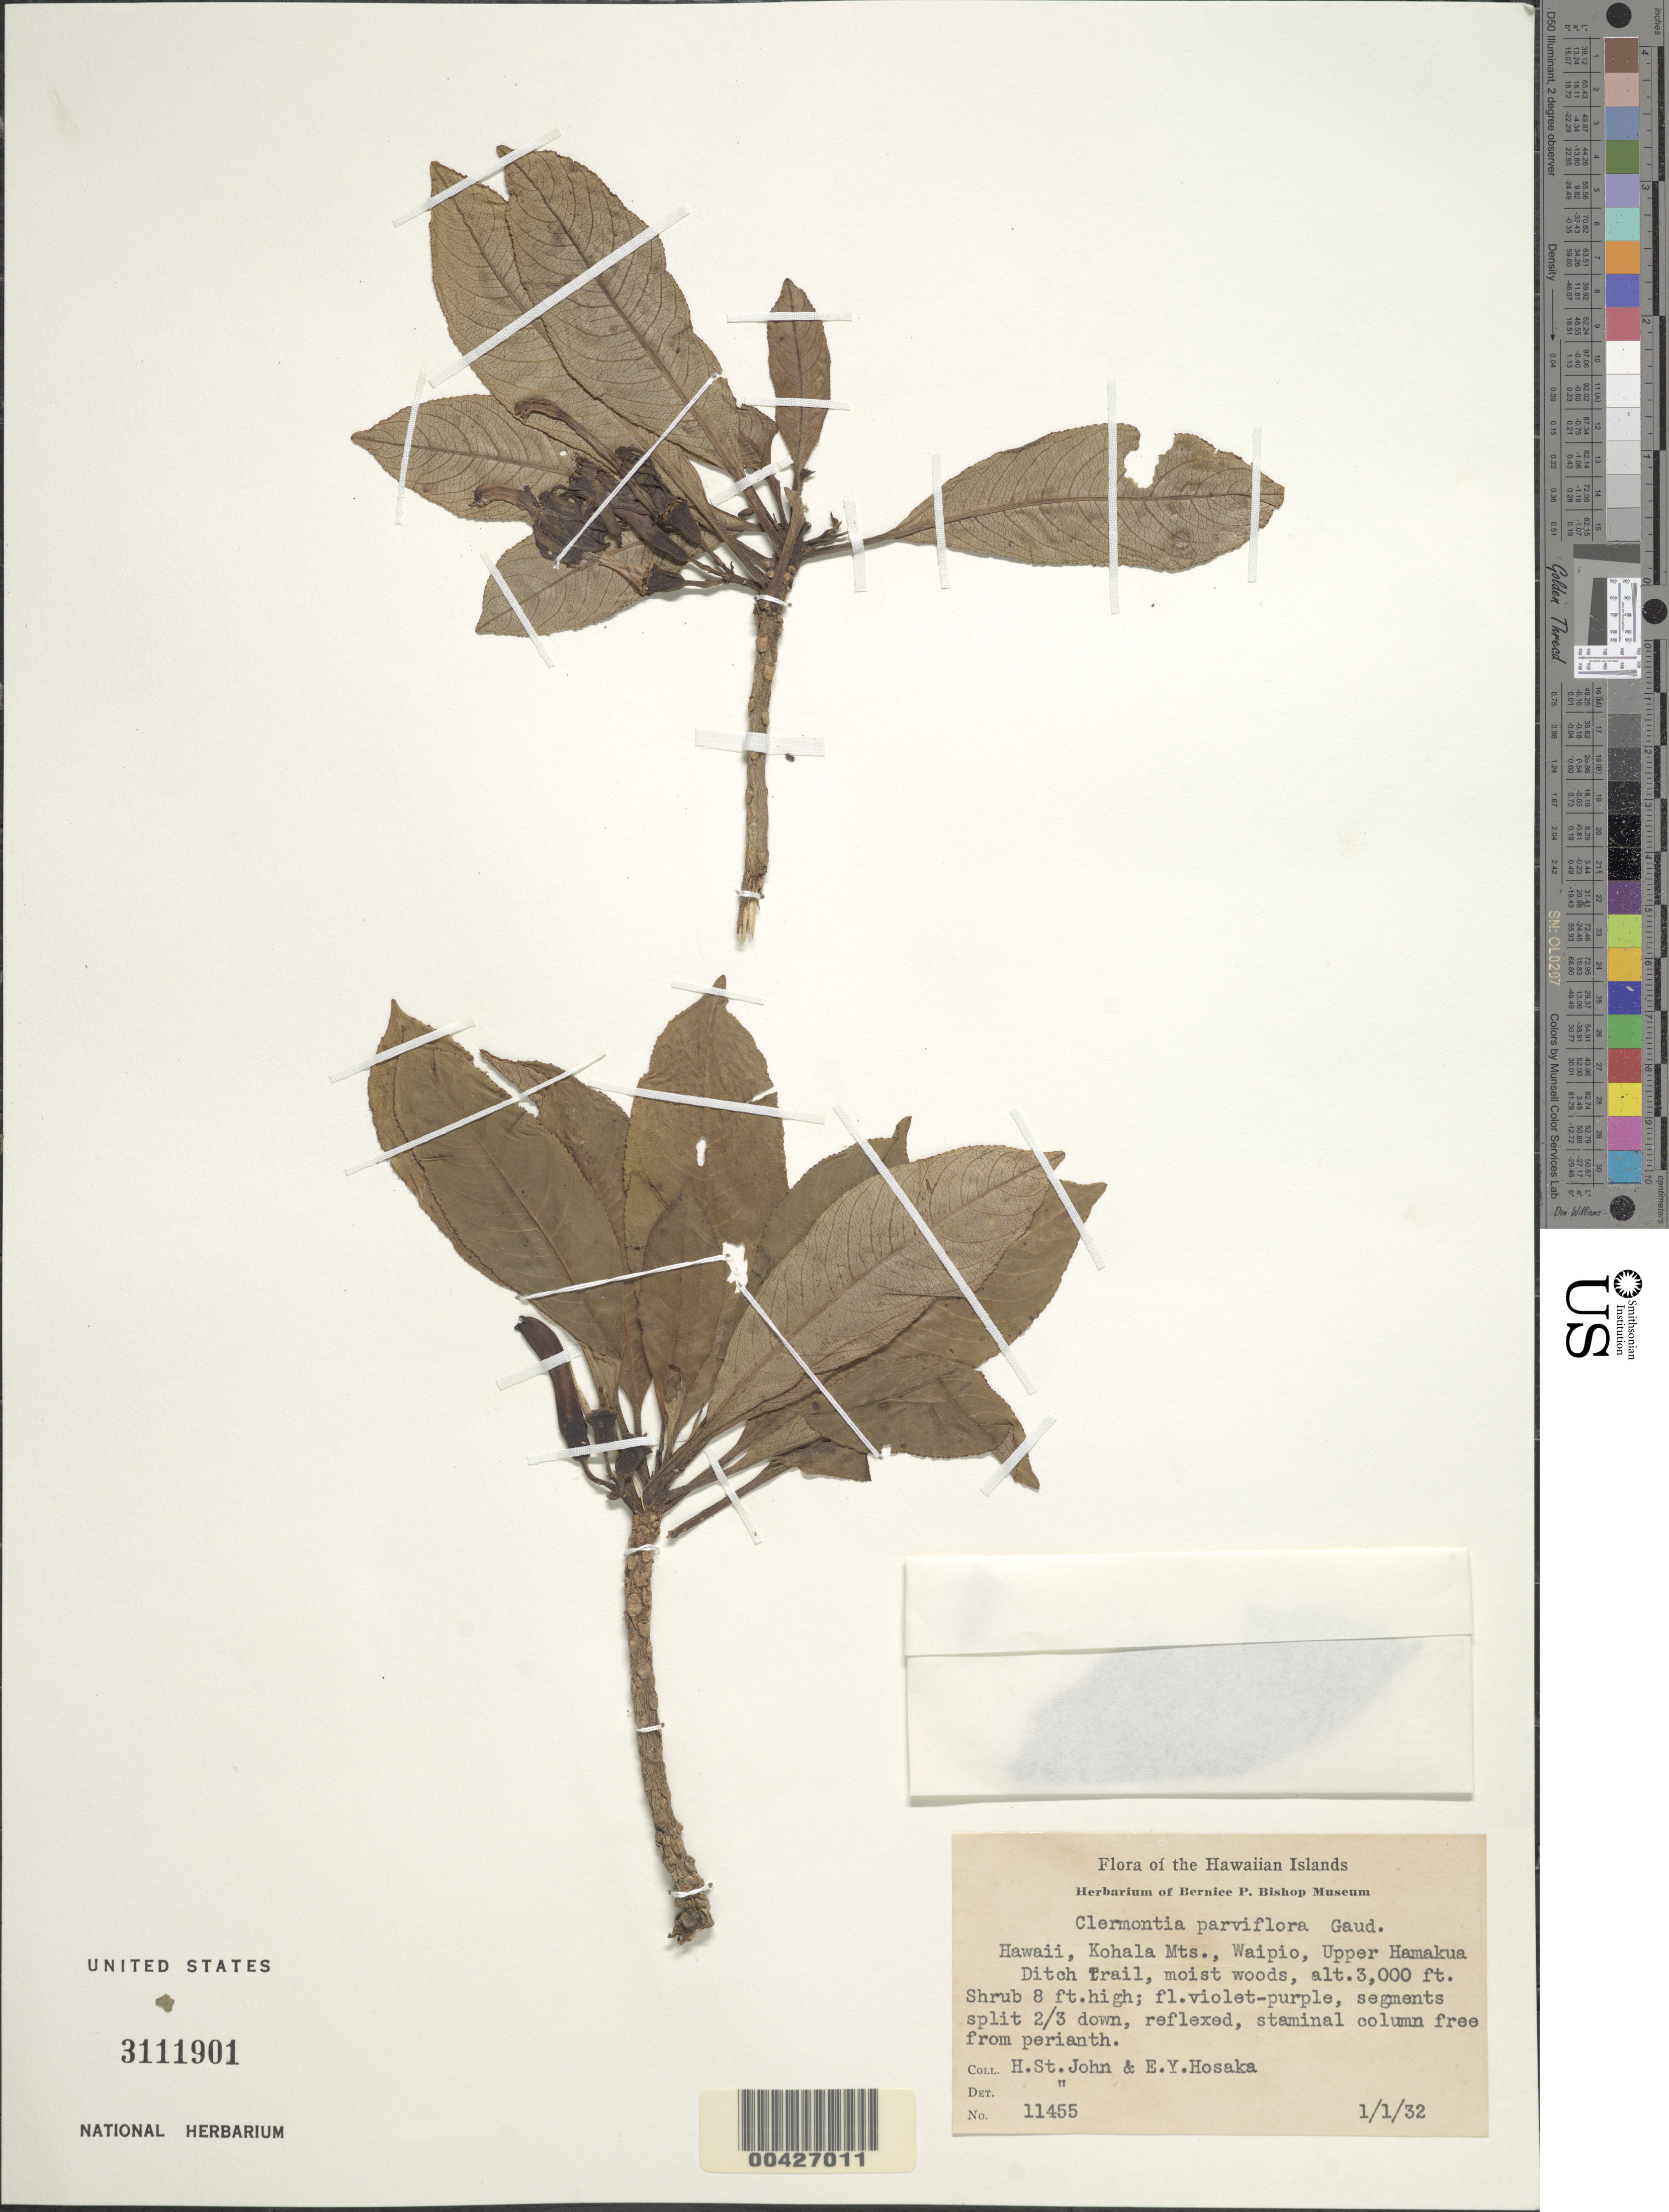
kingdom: Plantae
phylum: Tracheophyta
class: Magnoliopsida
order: Asterales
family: Campanulaceae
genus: Clermontia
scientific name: Clermontia parviflora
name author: Gaudich. ex A. Gray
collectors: H. St. John & E. Y. Hosaka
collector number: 11455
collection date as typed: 1 Jan 1932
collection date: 1932-01-01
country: United States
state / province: Hawaii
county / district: Hawaii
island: Hawaii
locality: Kohala Mountains, upper Hamakua Ditch Trail, Waipio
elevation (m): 914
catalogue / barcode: US 3111901